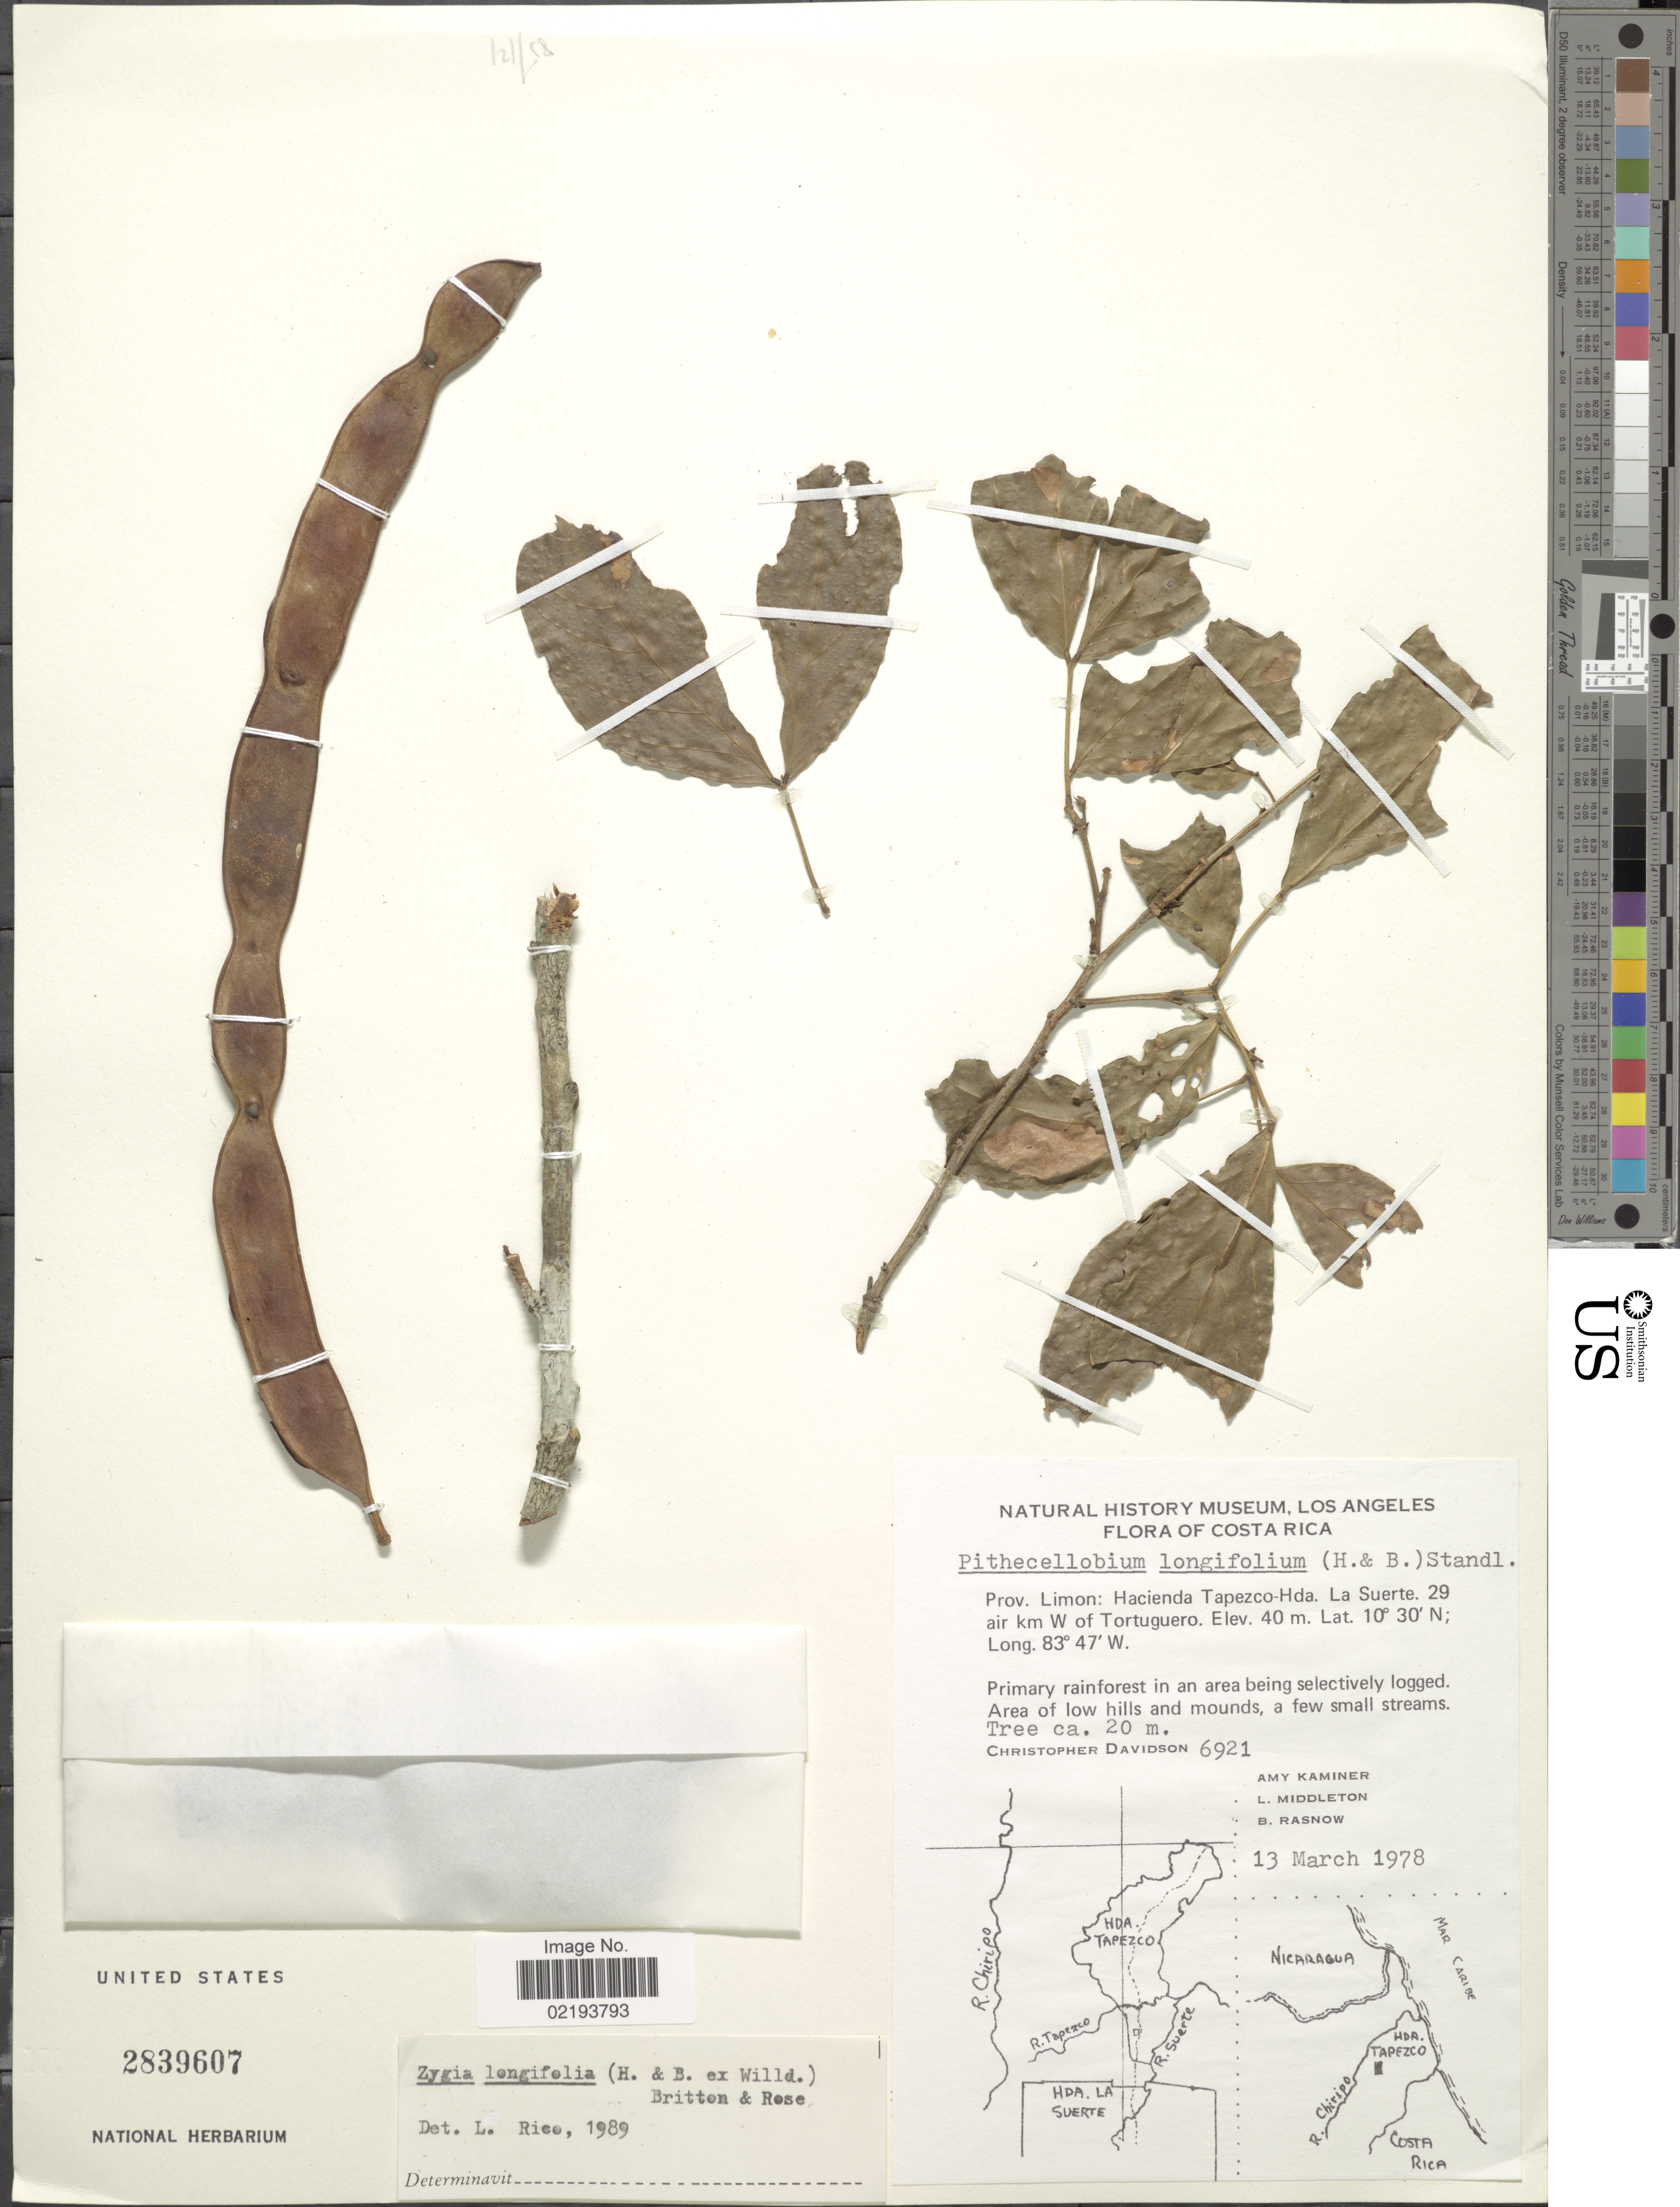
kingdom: Plantae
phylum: Tracheophyta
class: Magnoliopsida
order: Fabales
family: Fabaceae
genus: Zygia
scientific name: Zygia longifolia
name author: (Willd.) Britton & Rose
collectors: C. Davidson, A. Kaminer, L. Middleton & B. Rasnow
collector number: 6921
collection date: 1978-03-13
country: Costa Rica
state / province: Limón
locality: Hacienda Tapezco-Hda. La Suerte, 29 air km W of Tortuguero, Primary rainforest in an area being selectively logged. Area of low hills and mounds, afew small streams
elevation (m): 40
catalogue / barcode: US 2839607